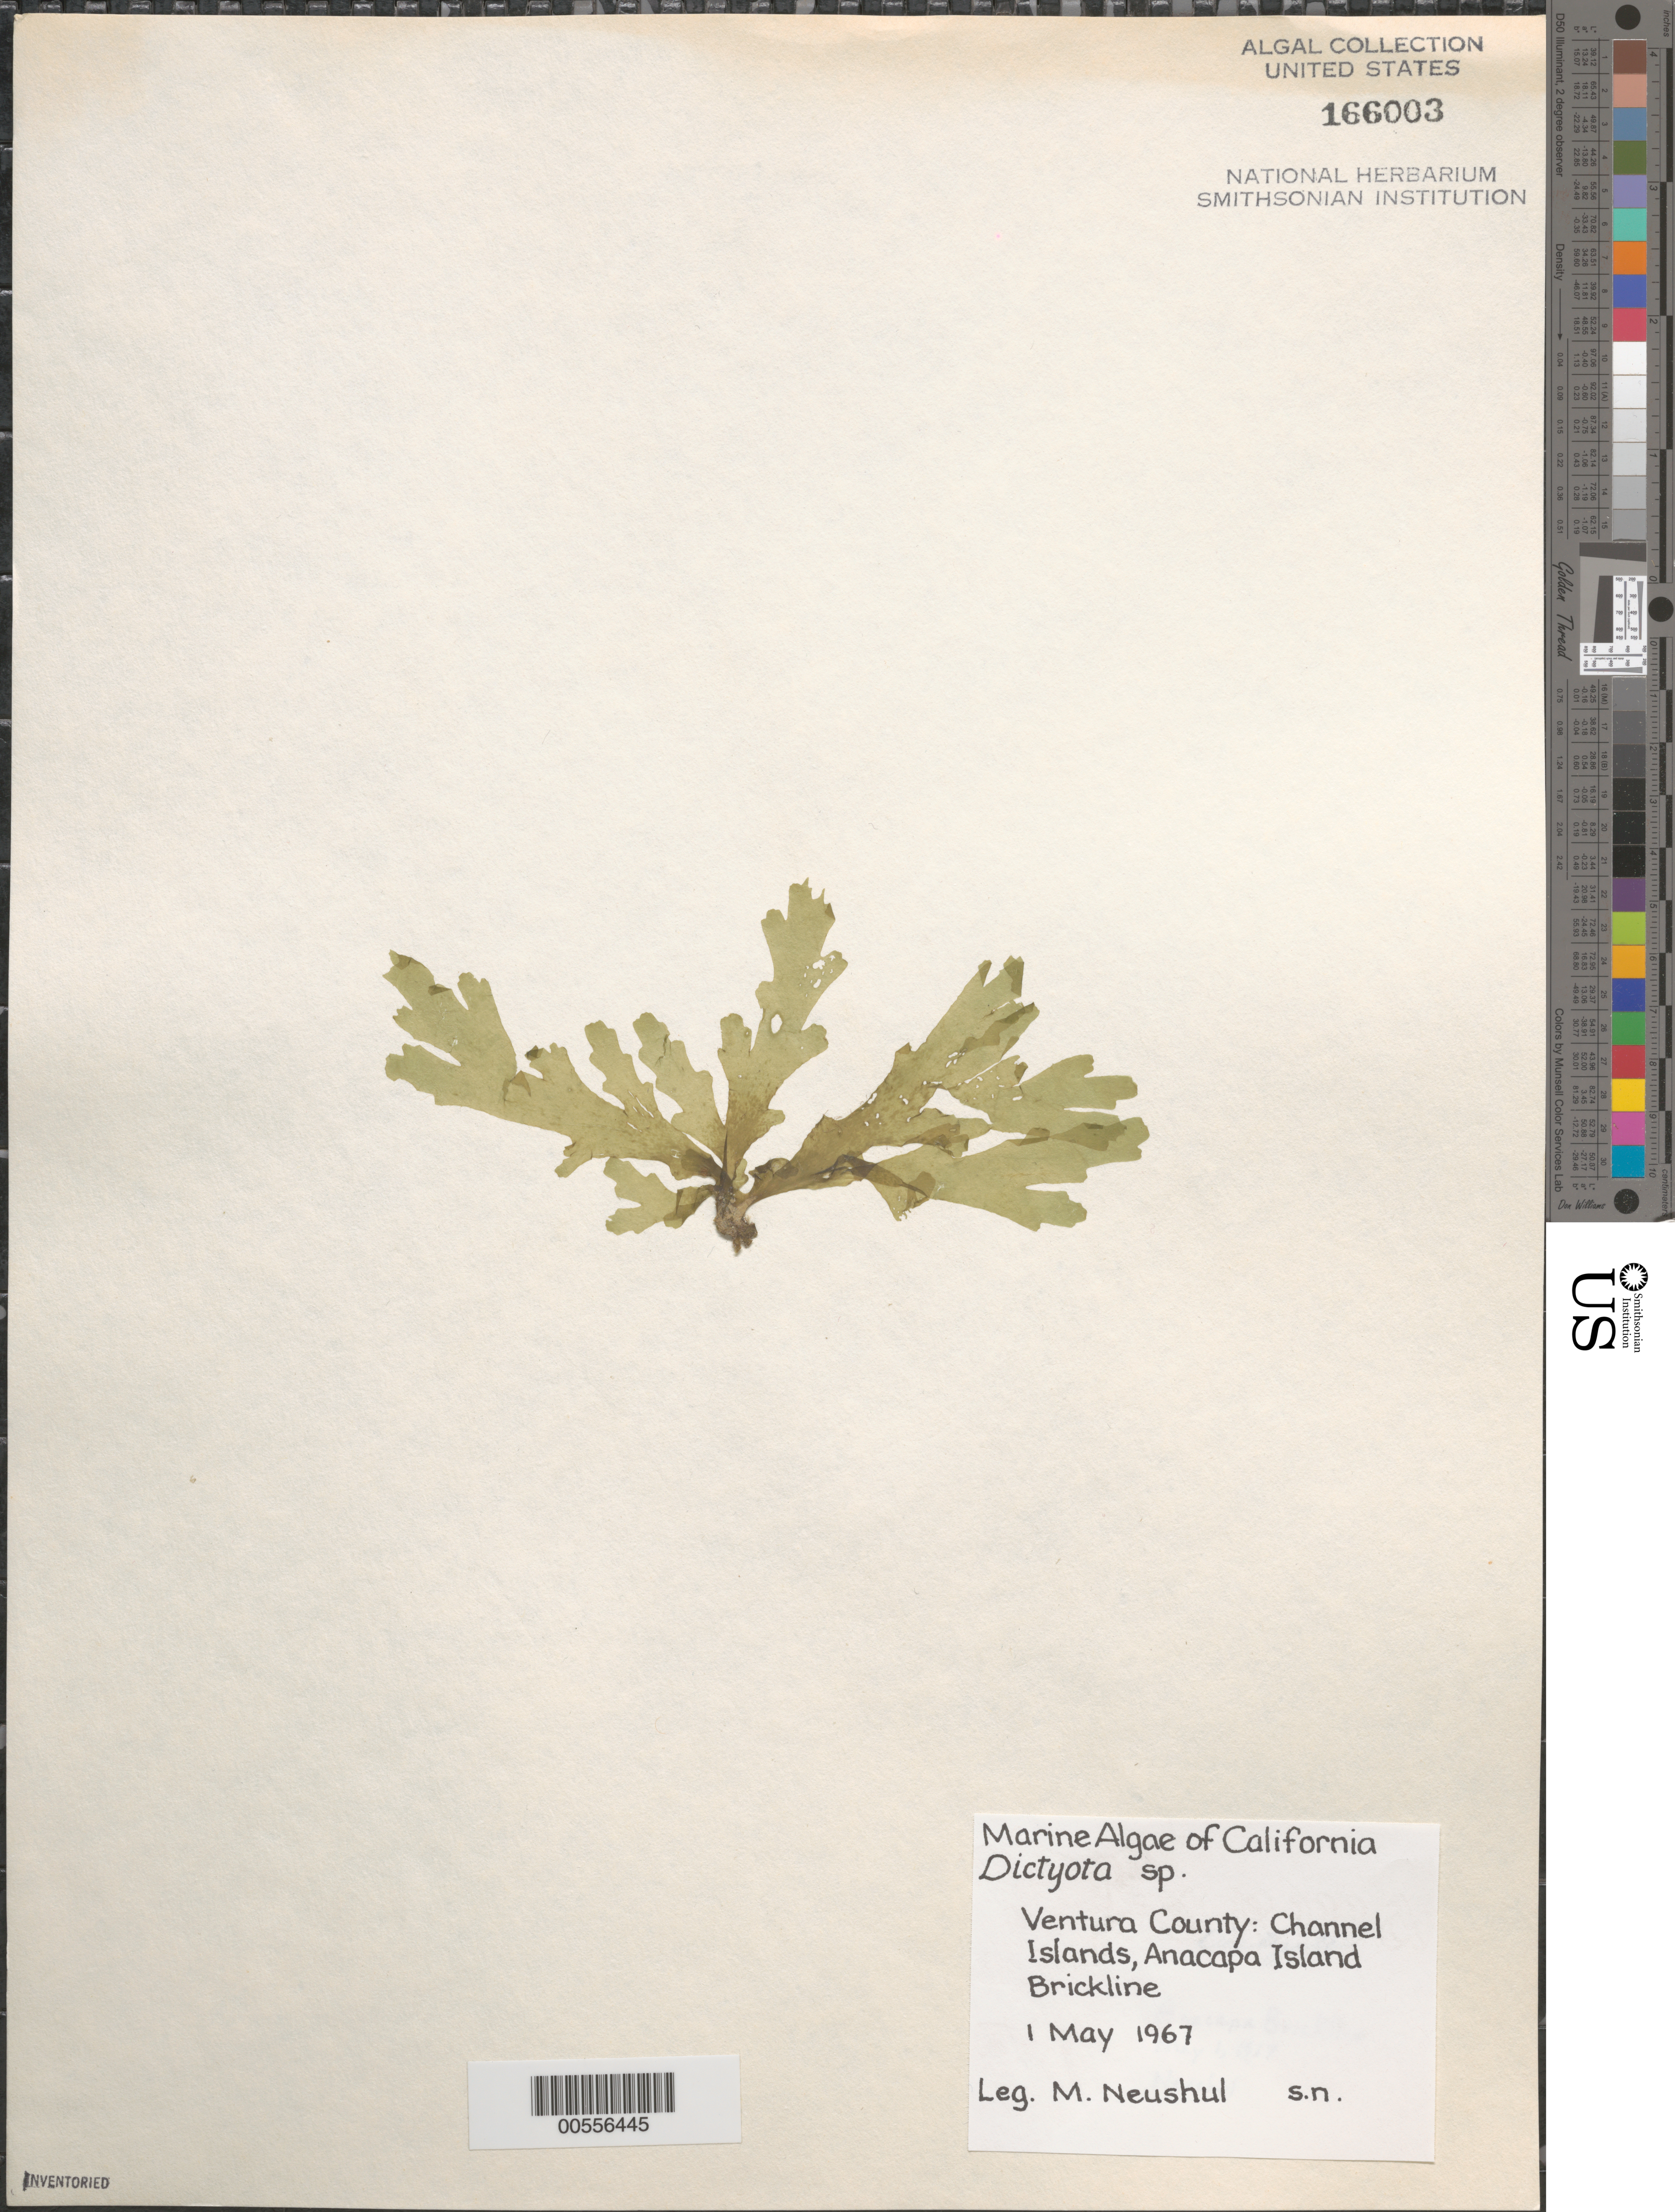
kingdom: Chromista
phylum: Ochrophyta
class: Phaeophyceae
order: Dictyotales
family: Dictyotaceae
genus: Dictyota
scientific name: Dictyota sp.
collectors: M. Neushul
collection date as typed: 01 May 1967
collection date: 1967-05-01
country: United States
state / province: California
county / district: Ventura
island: Anacapa Island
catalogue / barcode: US 166003